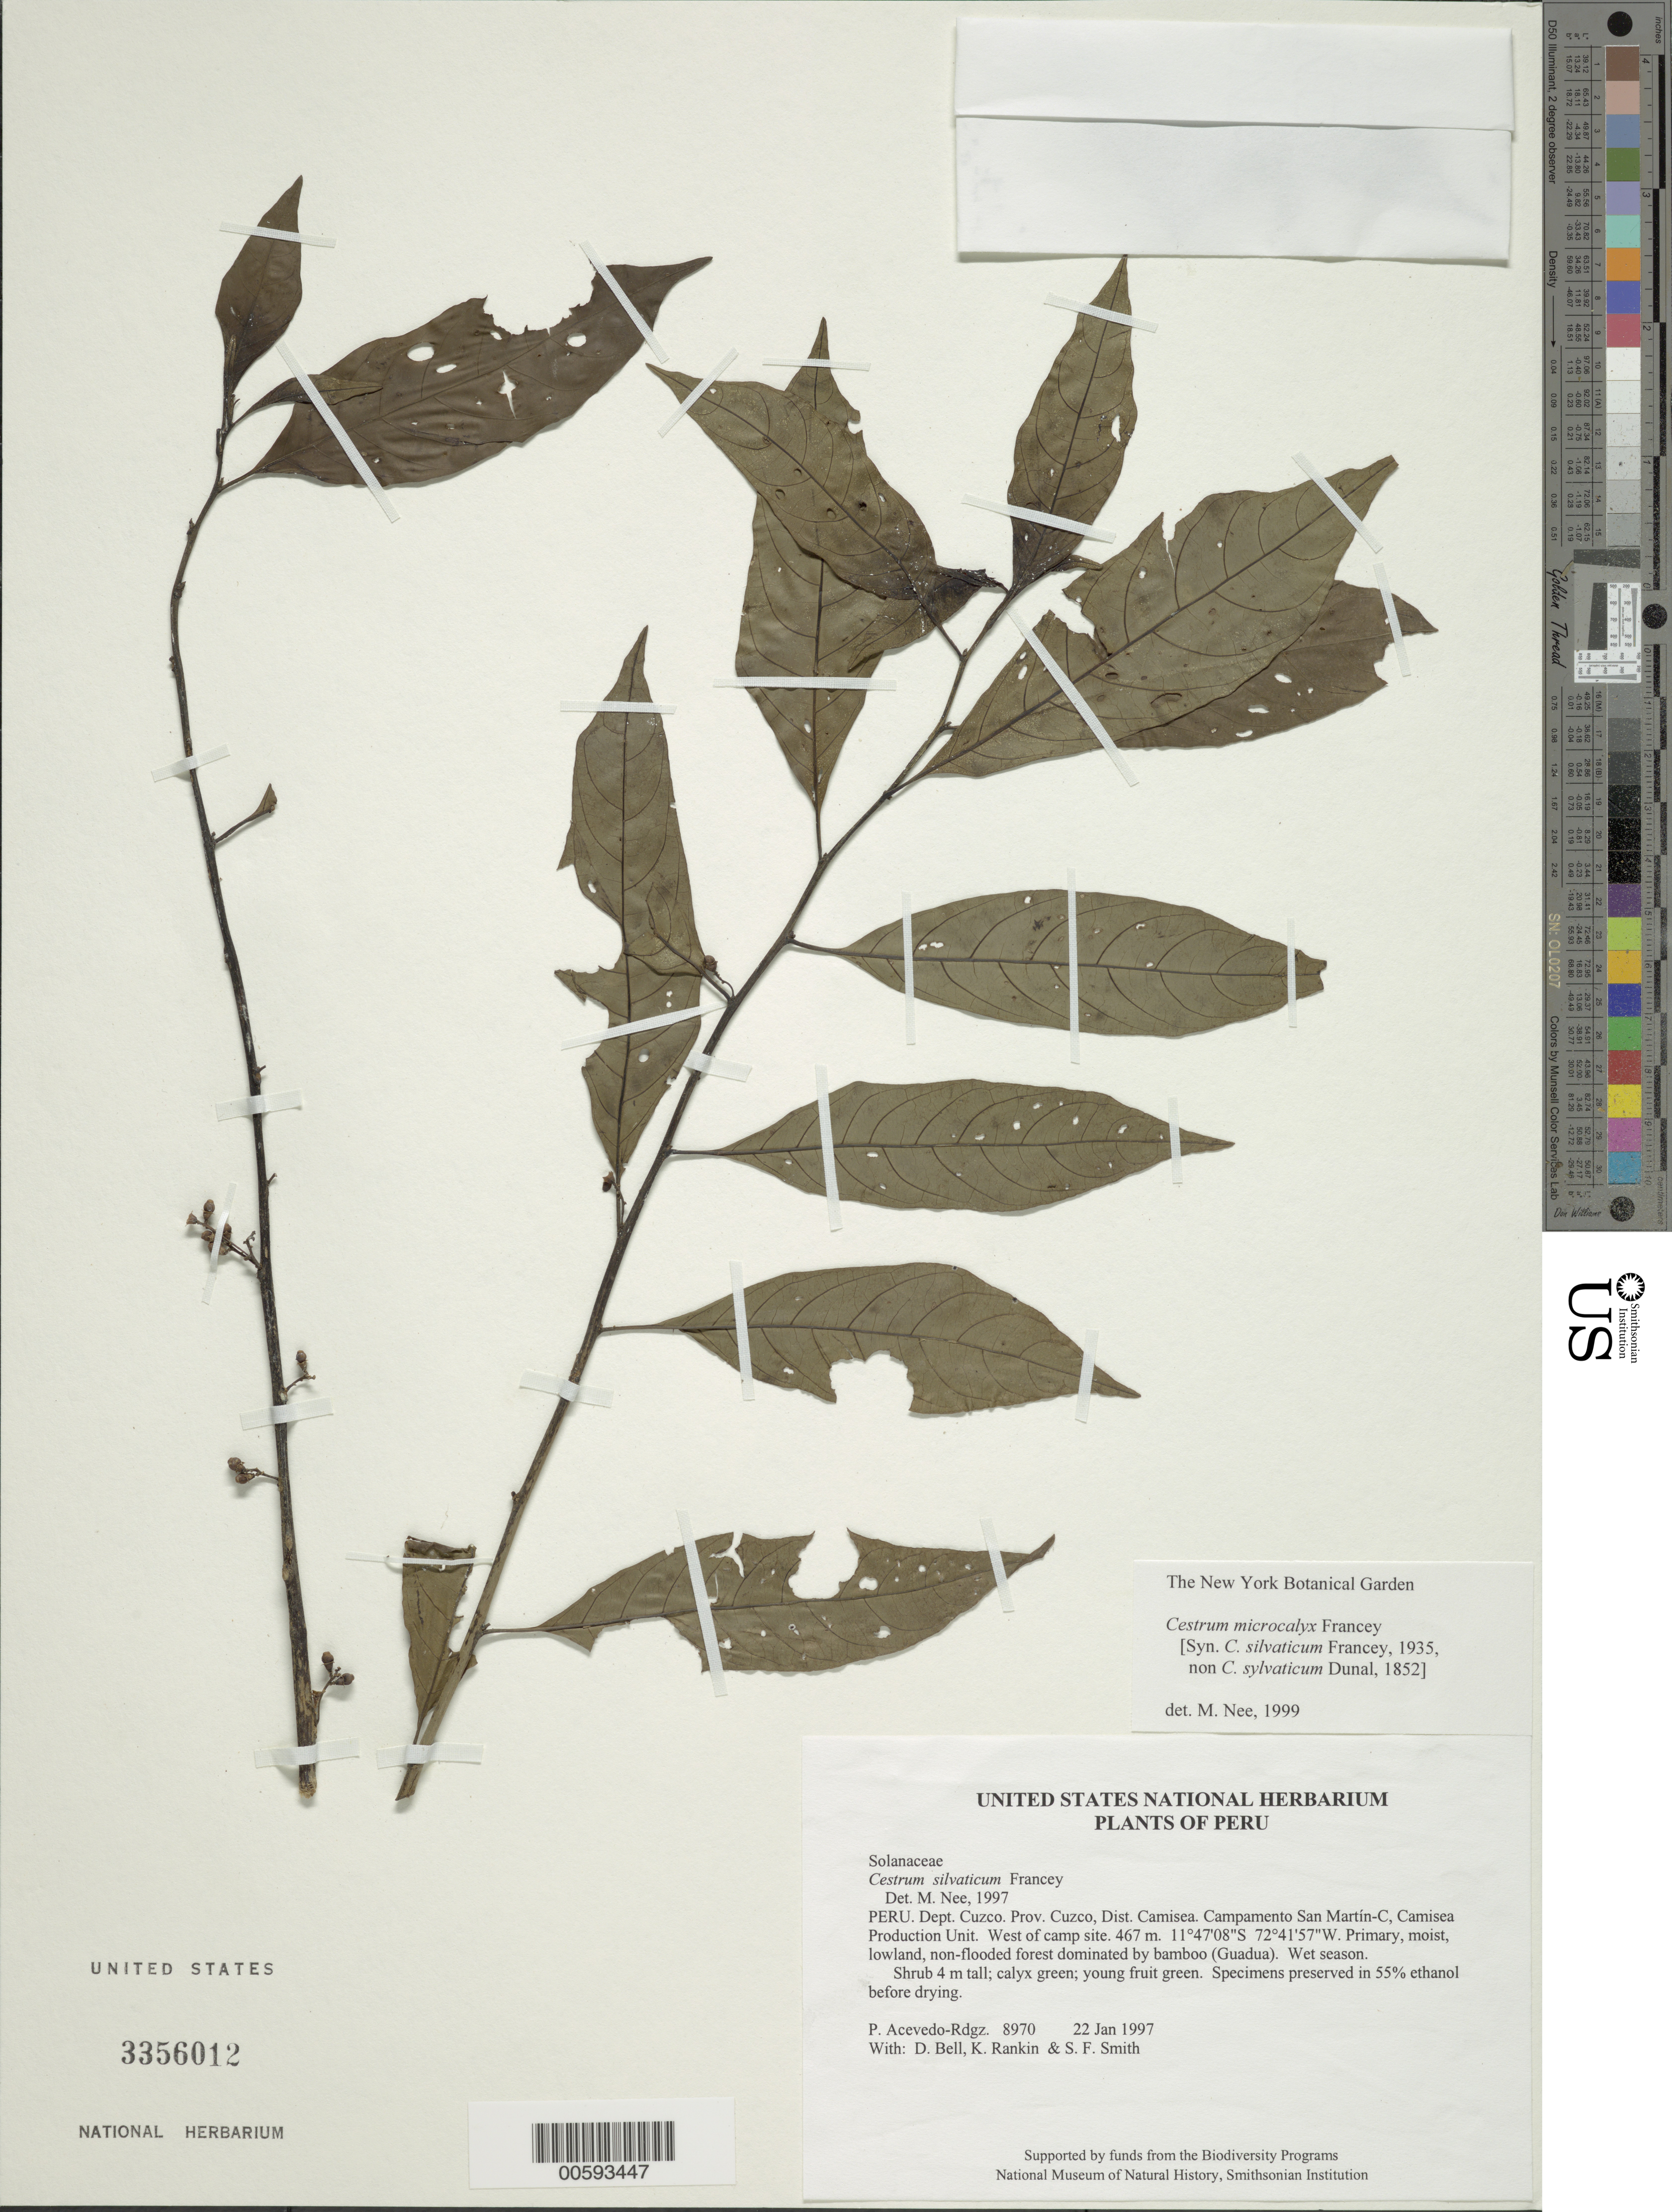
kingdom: Plantae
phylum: Tracheophyta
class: Magnoliopsida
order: Solanales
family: Solanaceae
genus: Cestrum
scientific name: Cestrum microcalyx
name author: Francey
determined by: Nee, Michael H.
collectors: P. Acevedo-Rodr., D. A. Bell, K. B. Rankin & S.F. Smith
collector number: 8970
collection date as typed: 22 Jan 1997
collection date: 1997-01-22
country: Peru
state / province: Cusco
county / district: Cusco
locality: Districto Camisea, Campamento San Martín-C, Camisea Production Unit. West of camp site.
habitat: Primary, moist, lowland, non-flooded forest dominated by bamboo (Guadua). Wet season.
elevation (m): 467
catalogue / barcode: US 3356012